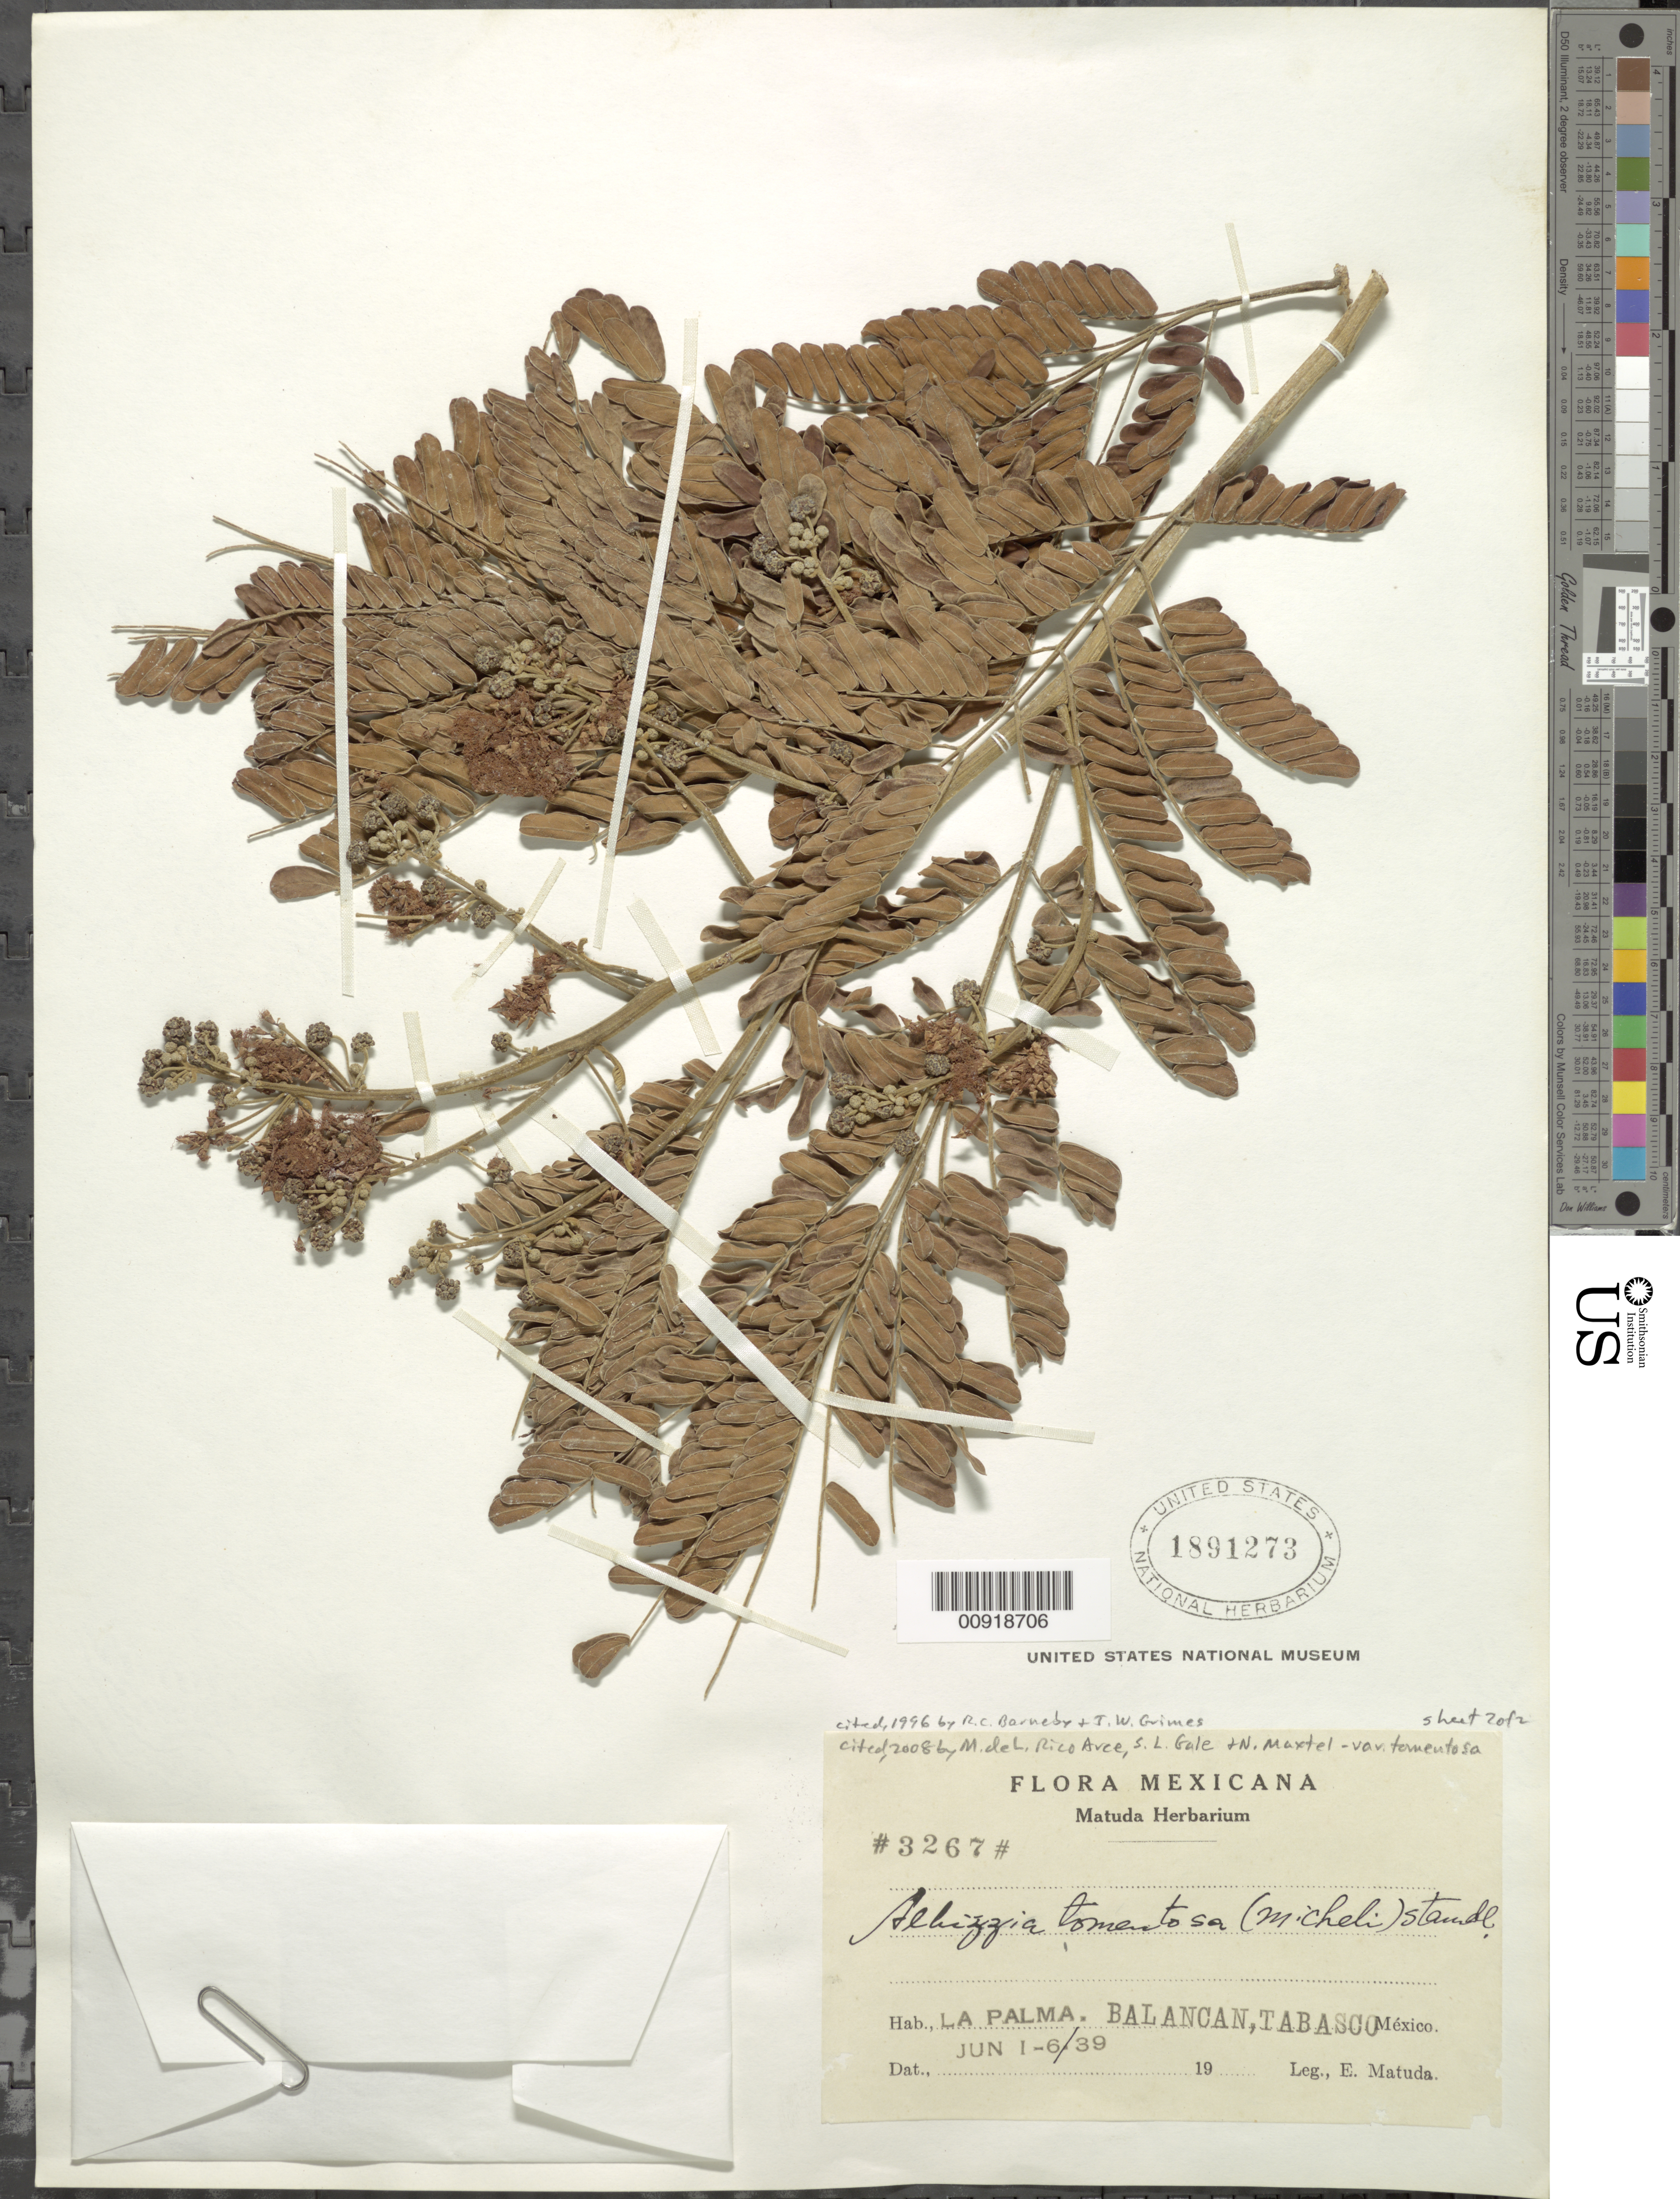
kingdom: Plantae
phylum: Tracheophyta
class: Magnoliopsida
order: Fabales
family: Fabaceae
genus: Pseudalbizzia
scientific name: Pseudalbizzia tomentosa var. tomentosa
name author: (Micheli) Koenen & Duno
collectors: E. Matuda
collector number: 3267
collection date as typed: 01 Jun 1939 to 06 Jun 1939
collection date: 1939-06-01/1939-06-06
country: Mexico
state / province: Tabasco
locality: La Palma, Balancan, Tabasco.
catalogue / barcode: US 1891273